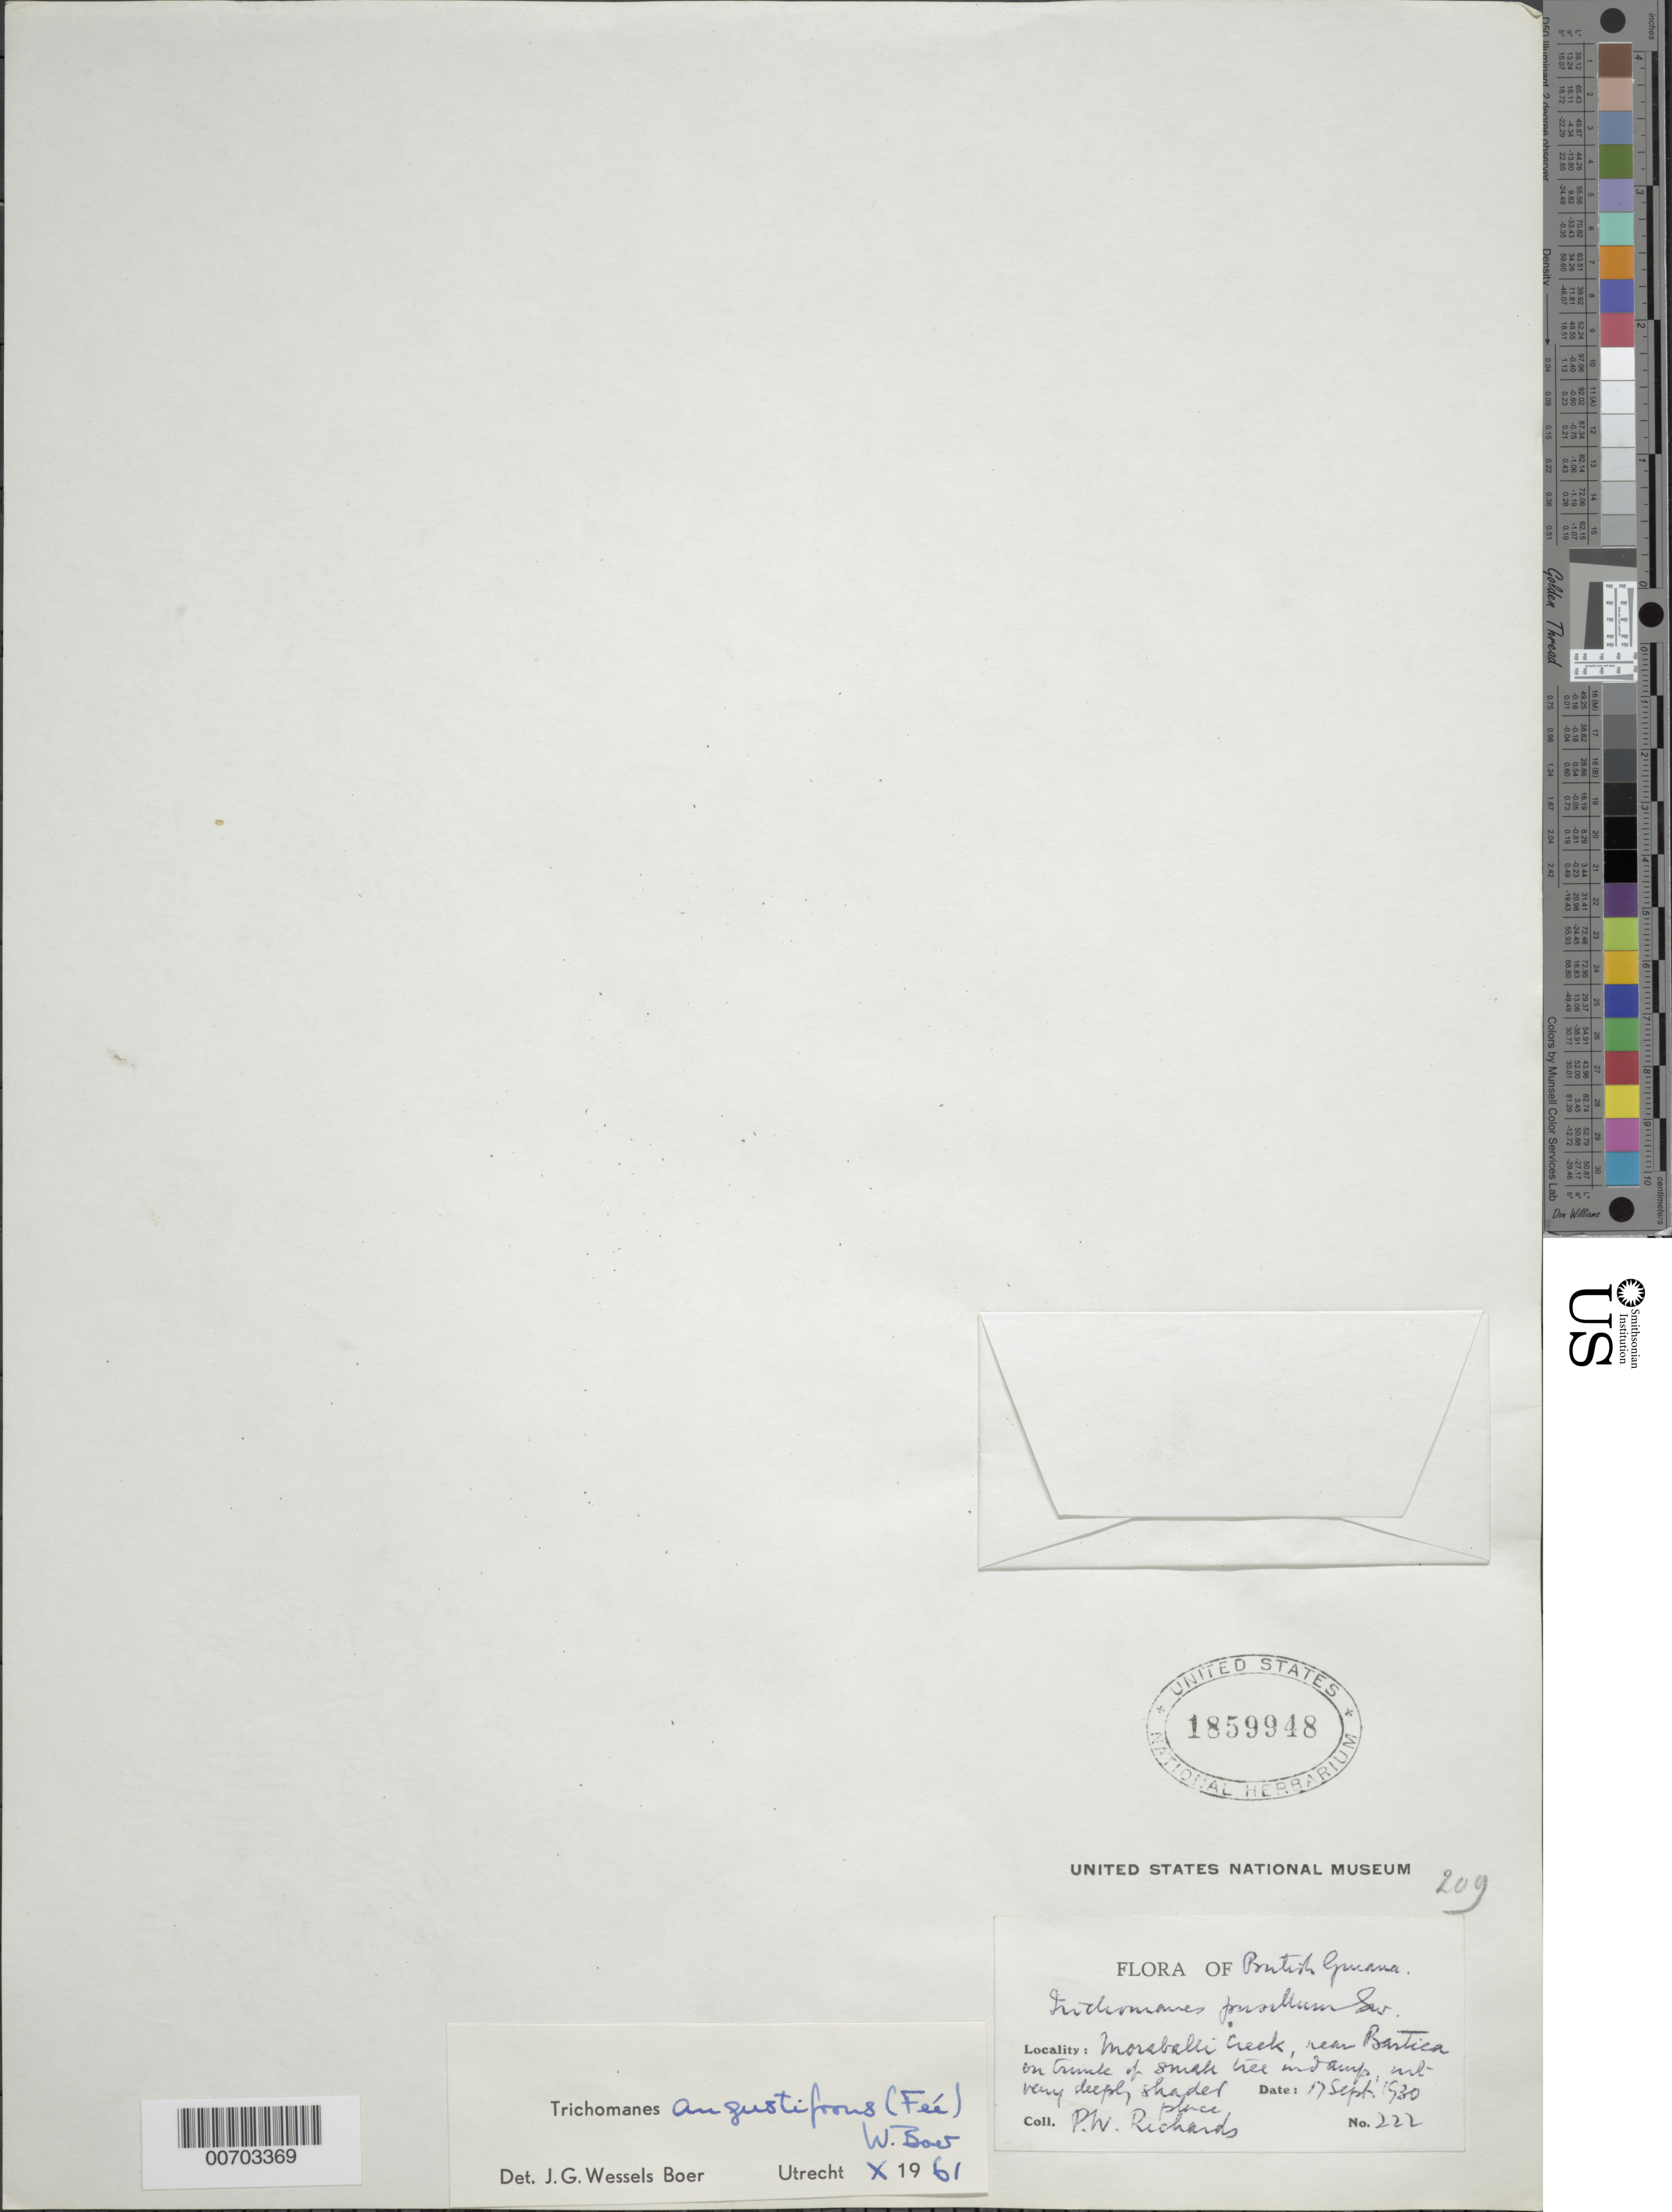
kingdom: Plantae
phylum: Tracheophyta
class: Polypodiopsida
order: Hymenophyllales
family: Hymenophyllaceae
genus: Didymoglossum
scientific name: Didymoglossum angustifrons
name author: Fée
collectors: P. Richards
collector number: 222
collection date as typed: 17-Sep-30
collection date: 1930-09-17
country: Guyana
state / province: U. Demerara-Berbice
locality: Essequibo River: Moraballi Creek, near Bartica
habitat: On trunk of small tree in damp, very deeply shaded place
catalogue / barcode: US 1859948